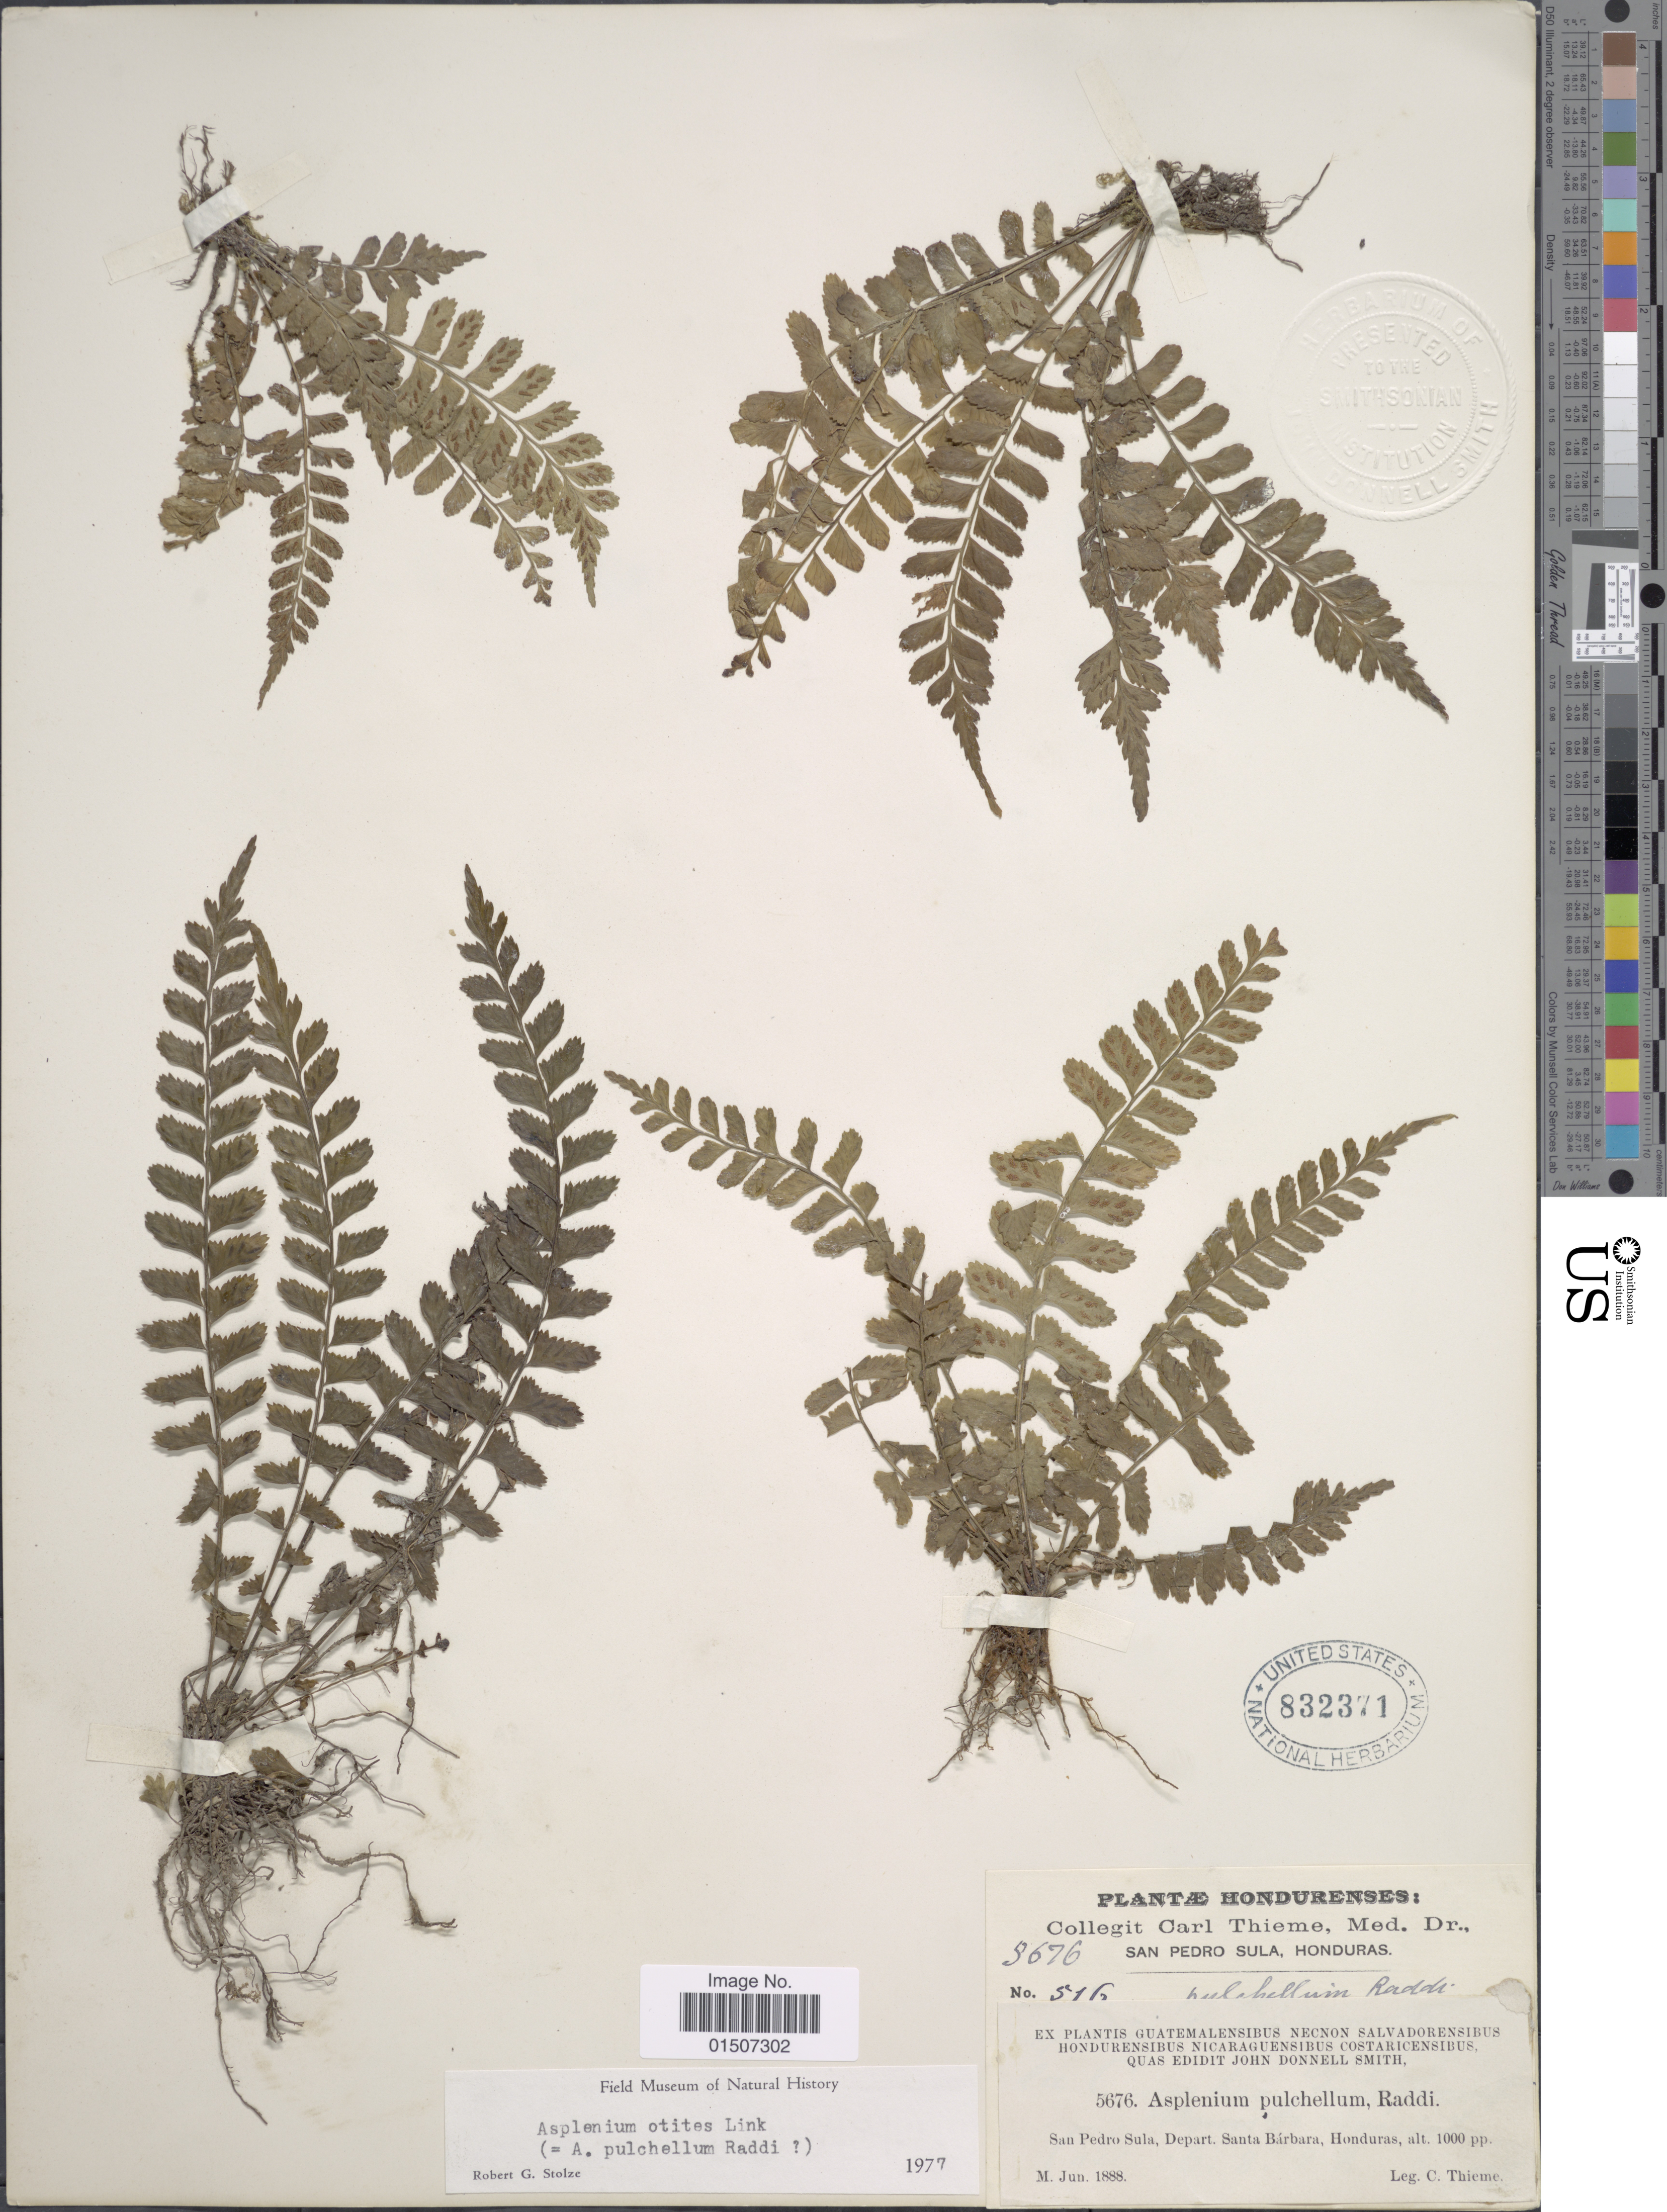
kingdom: Plantae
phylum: Tracheophyta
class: Polypodiopsida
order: Polypodiales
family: Aspleniaceae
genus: Asplenium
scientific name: Asplenium otites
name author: Link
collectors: C. Thieme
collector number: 5676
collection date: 1888-06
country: Honduras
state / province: Santa Bárbara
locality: San pedro Sula, Depart. Santa Bárbara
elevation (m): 305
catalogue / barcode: US 832371